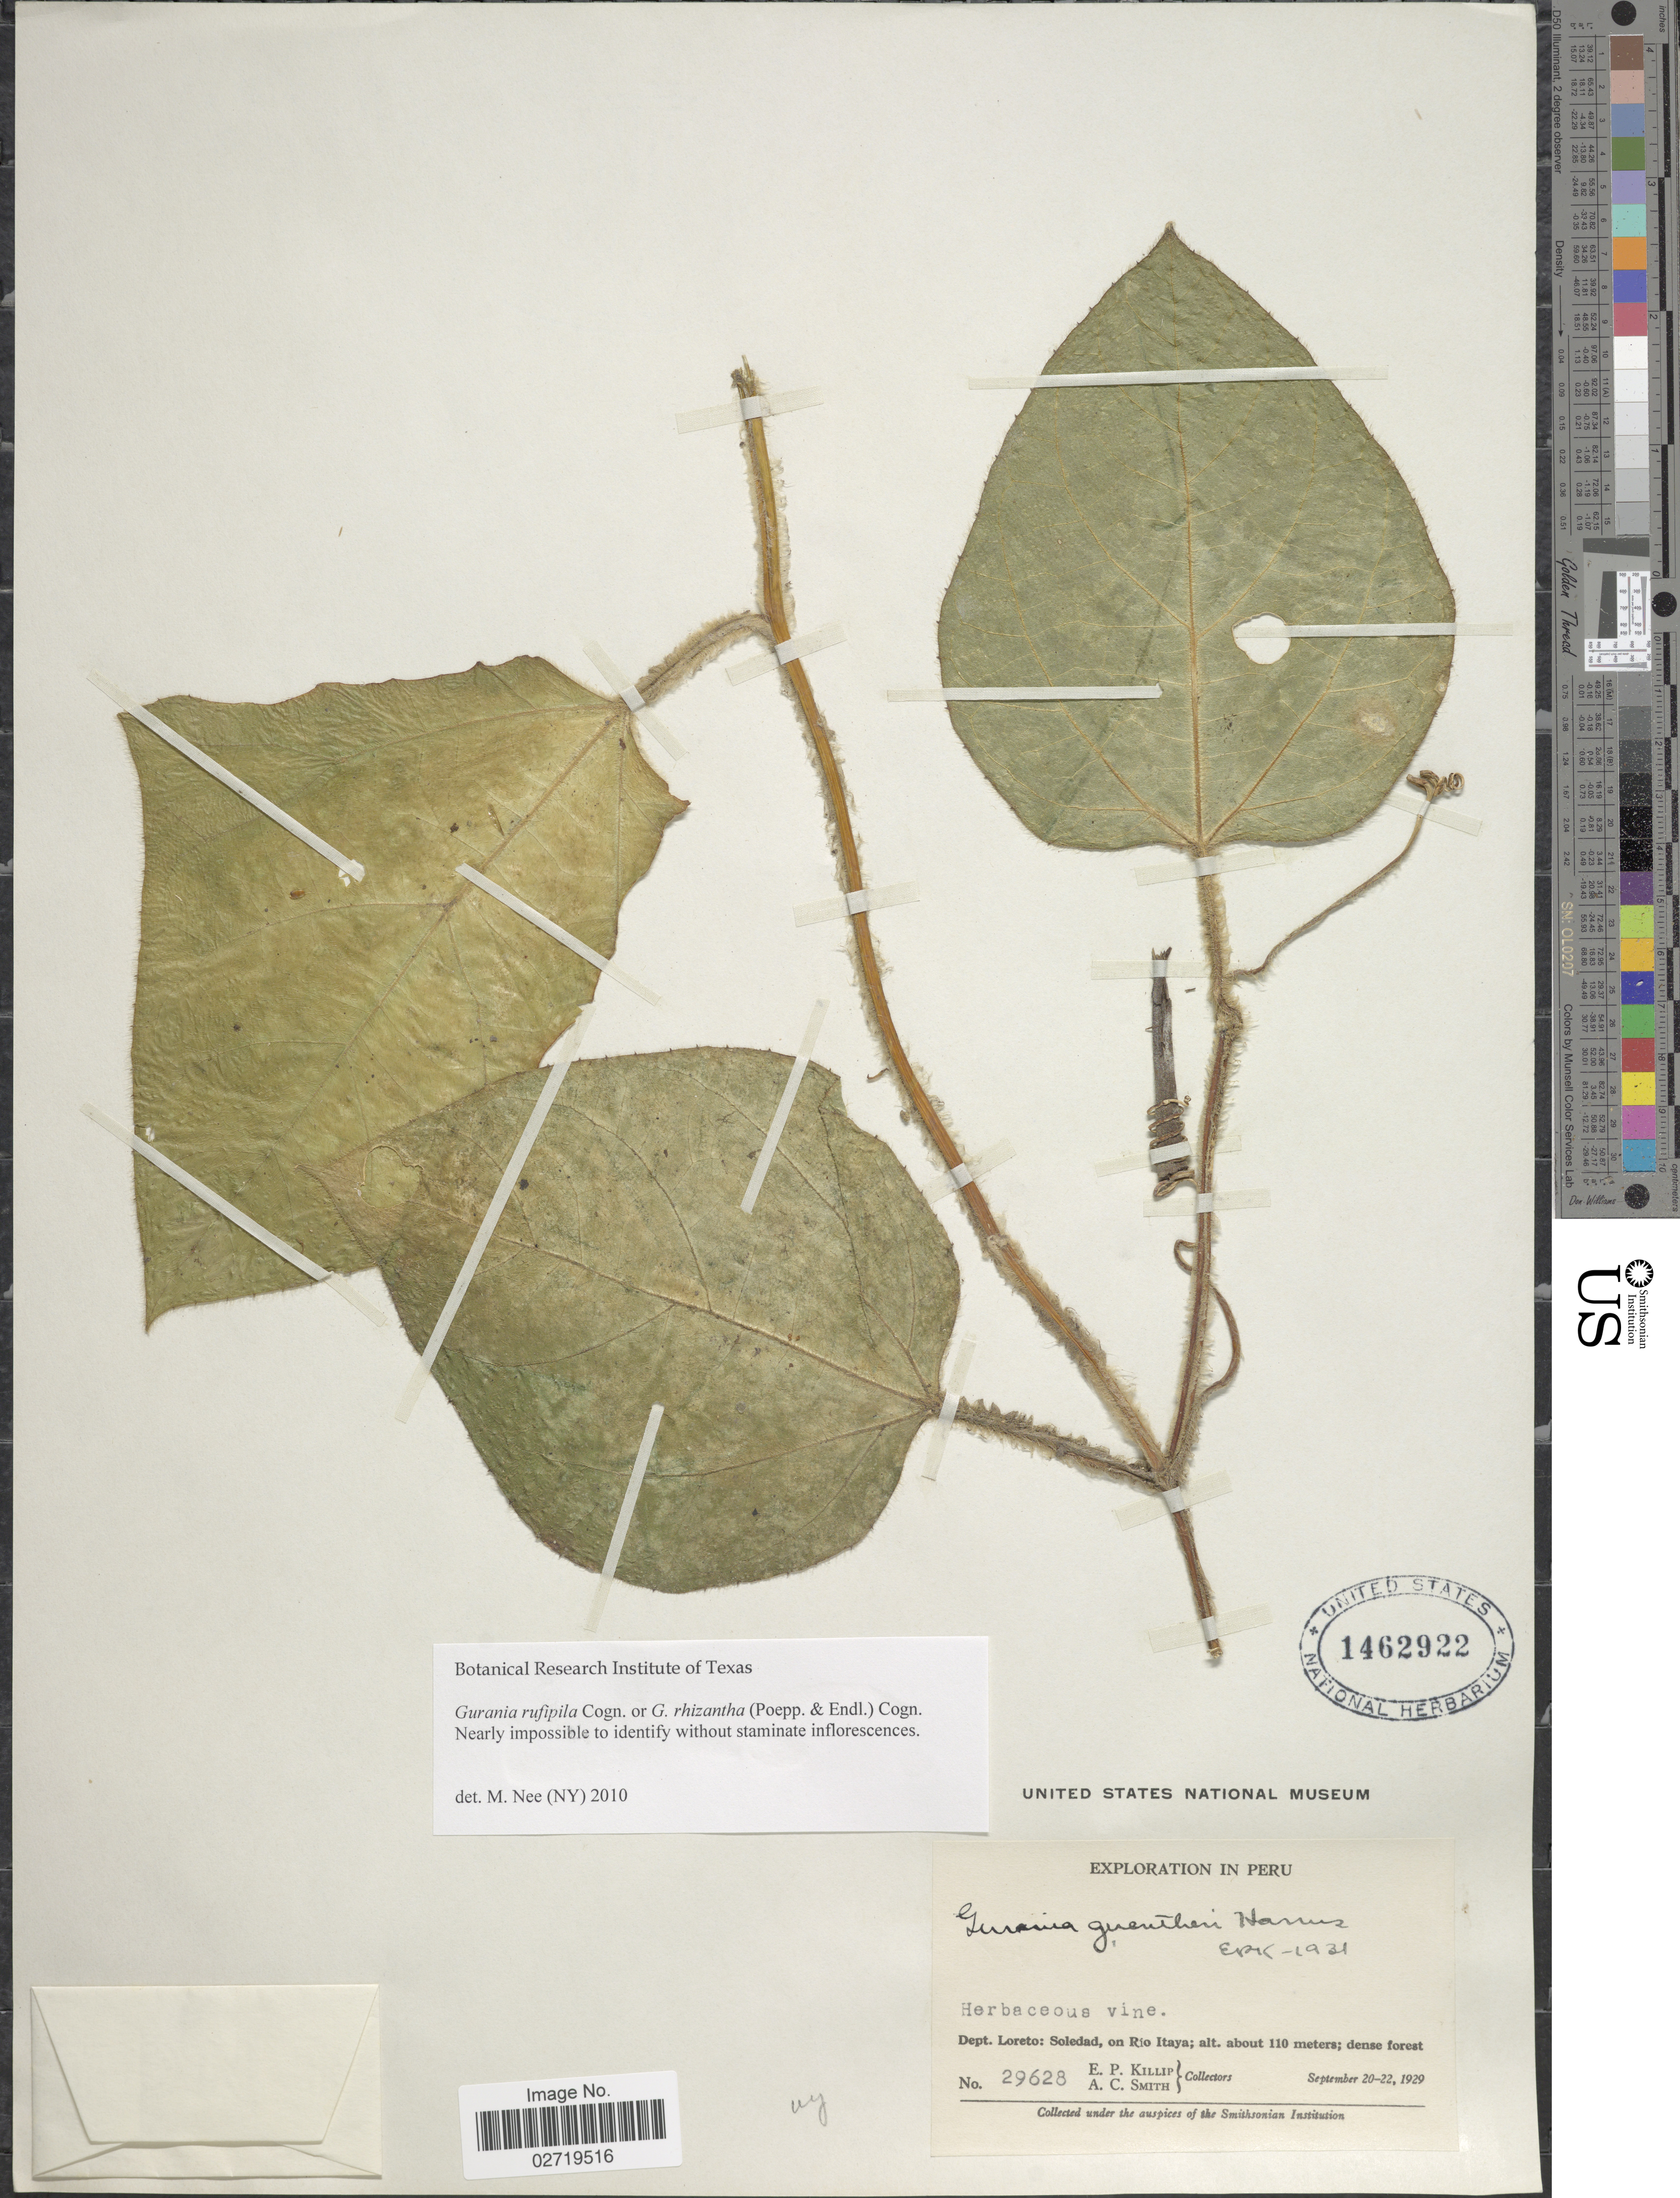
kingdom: Plantae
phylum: Tracheophyta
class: Magnoliopsida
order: Cucurbitales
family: Cucurbitaceae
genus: Gurania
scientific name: Gurania sp.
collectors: E. P. Killip & A. C. Smith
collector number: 29628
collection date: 1929-09-20/1929-09-22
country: Peru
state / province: Loreto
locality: Dept. Loreto: Soledad, on Rio Itaya; dense forest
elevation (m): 110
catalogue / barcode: US 1462922